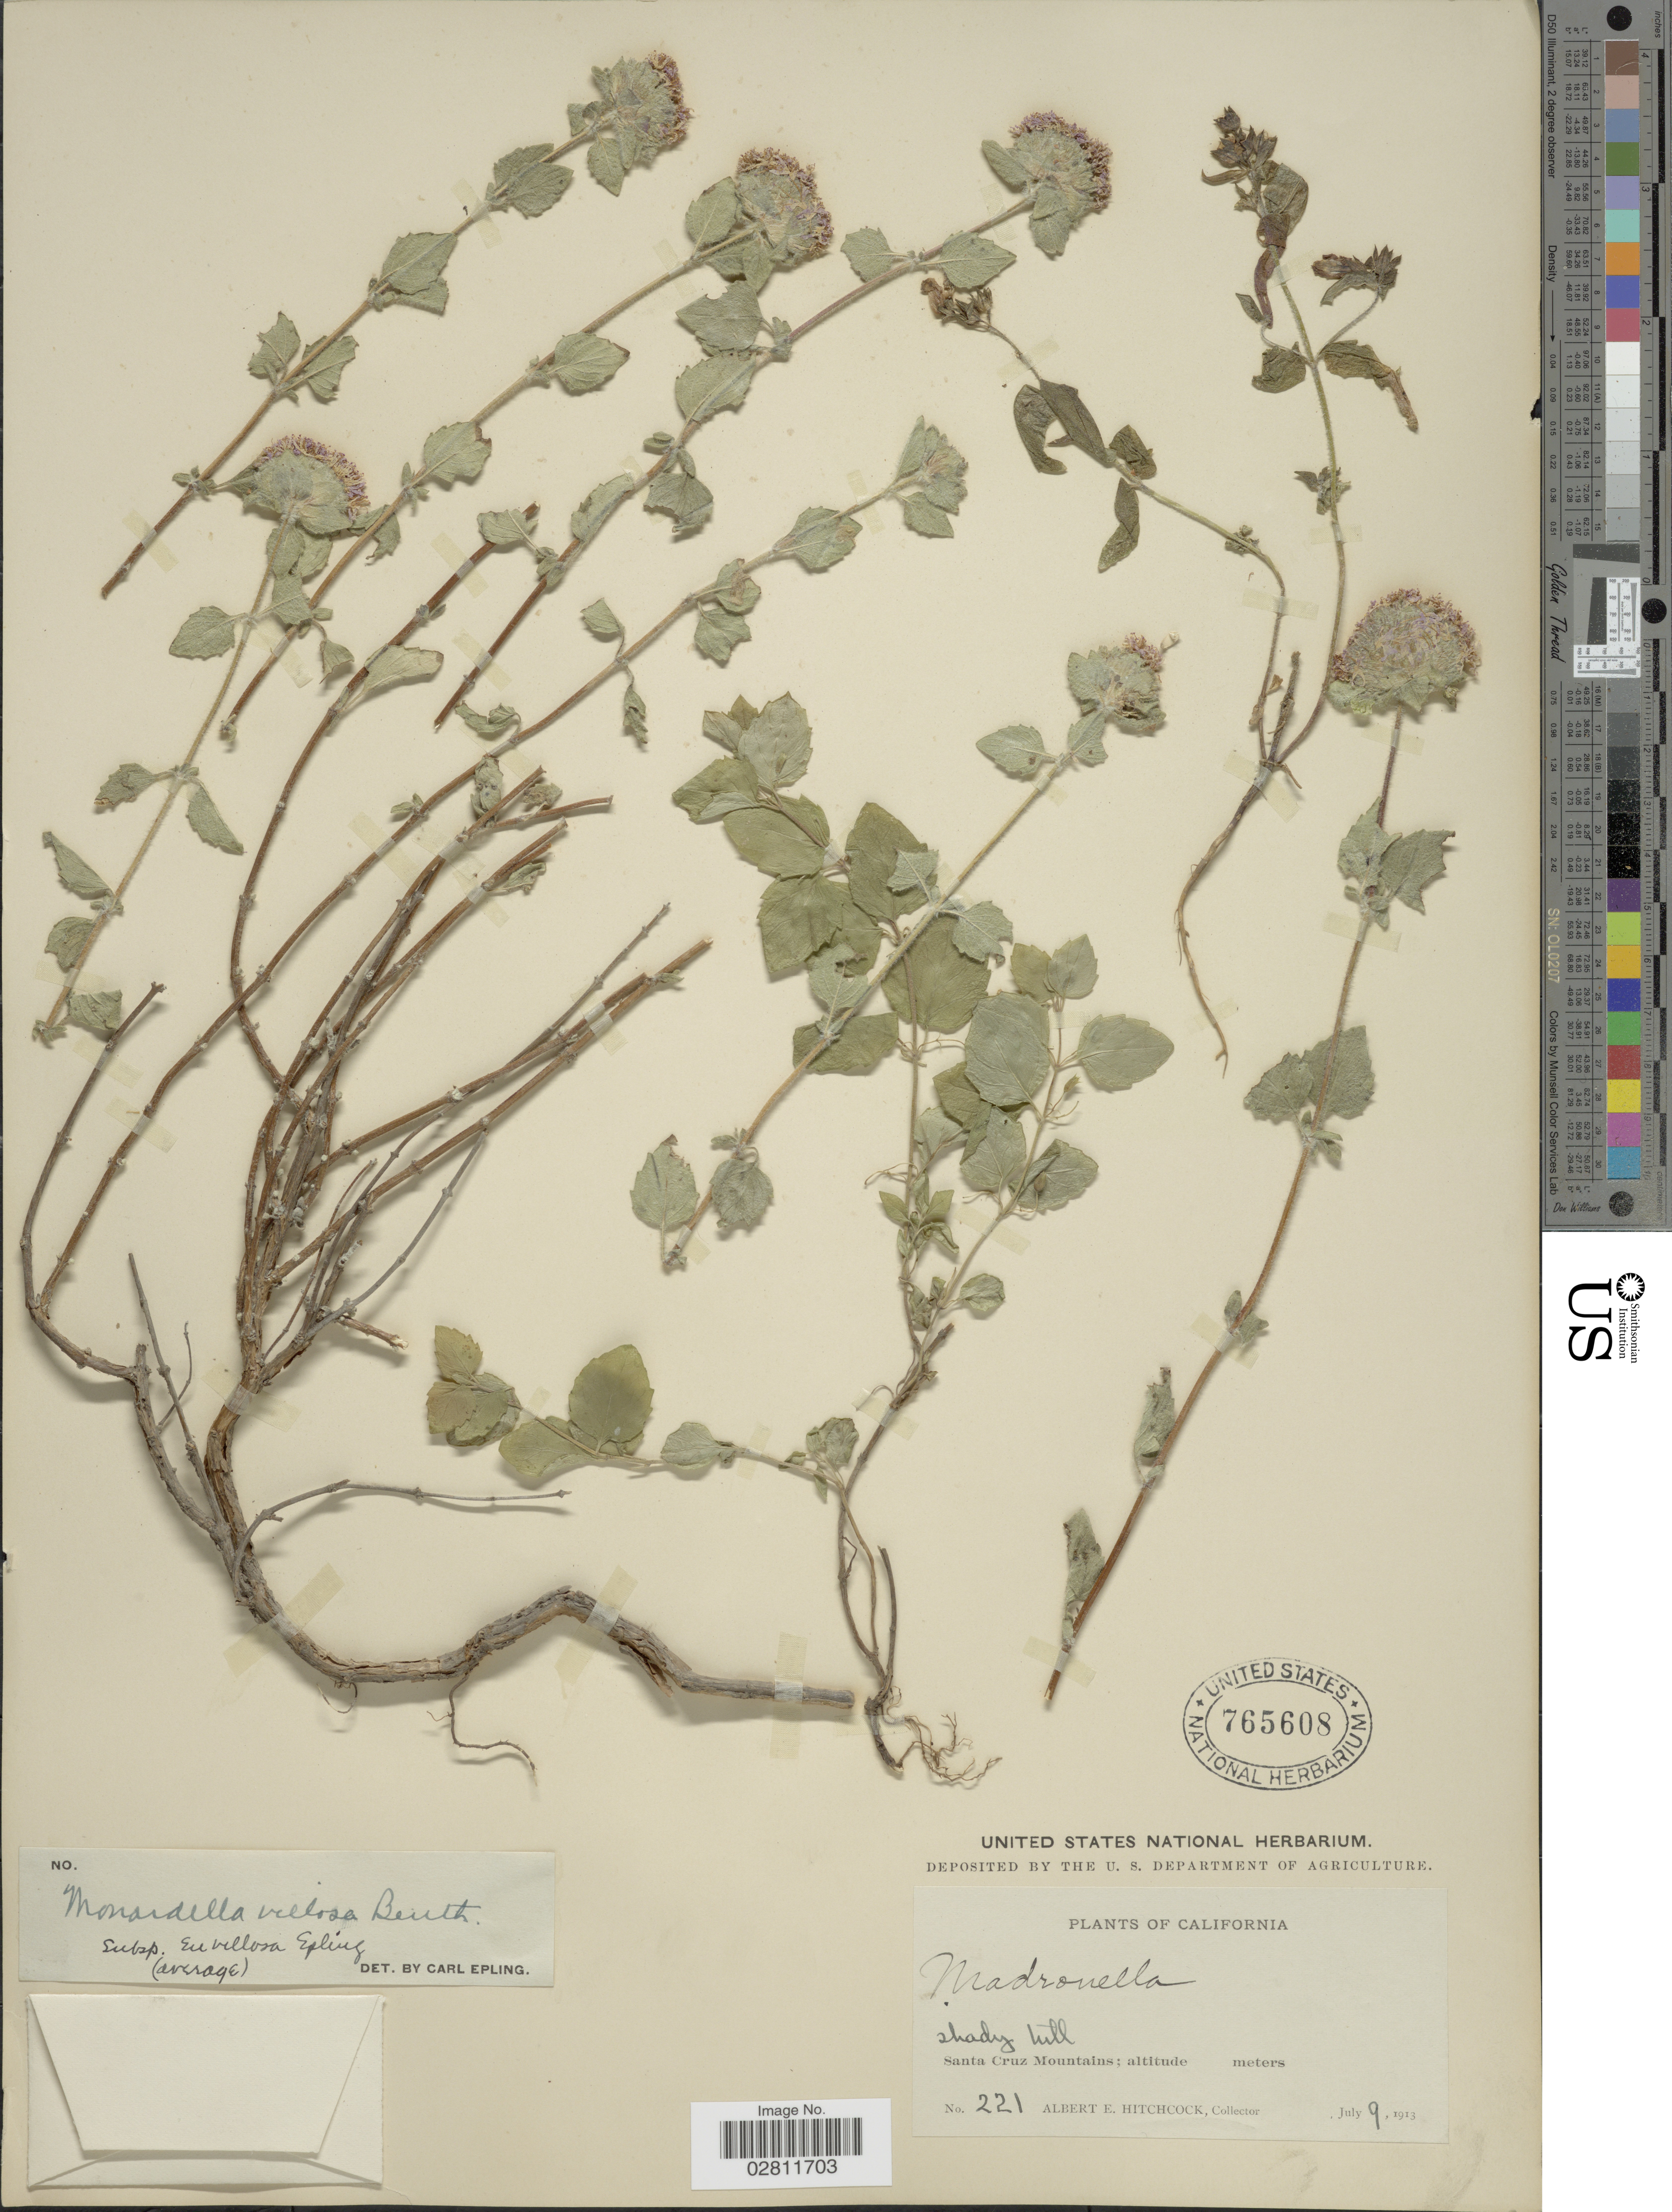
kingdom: Plantae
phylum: Tracheophyta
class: Magnoliopsida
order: Lamiales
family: Lamiaceae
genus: Monardella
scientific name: Monardella villosa subsp. euvillosa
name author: Epling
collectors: A. Hitchcock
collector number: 221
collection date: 1913-07-09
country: United States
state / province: California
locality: Santa Cruz Mountains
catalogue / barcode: US 765608